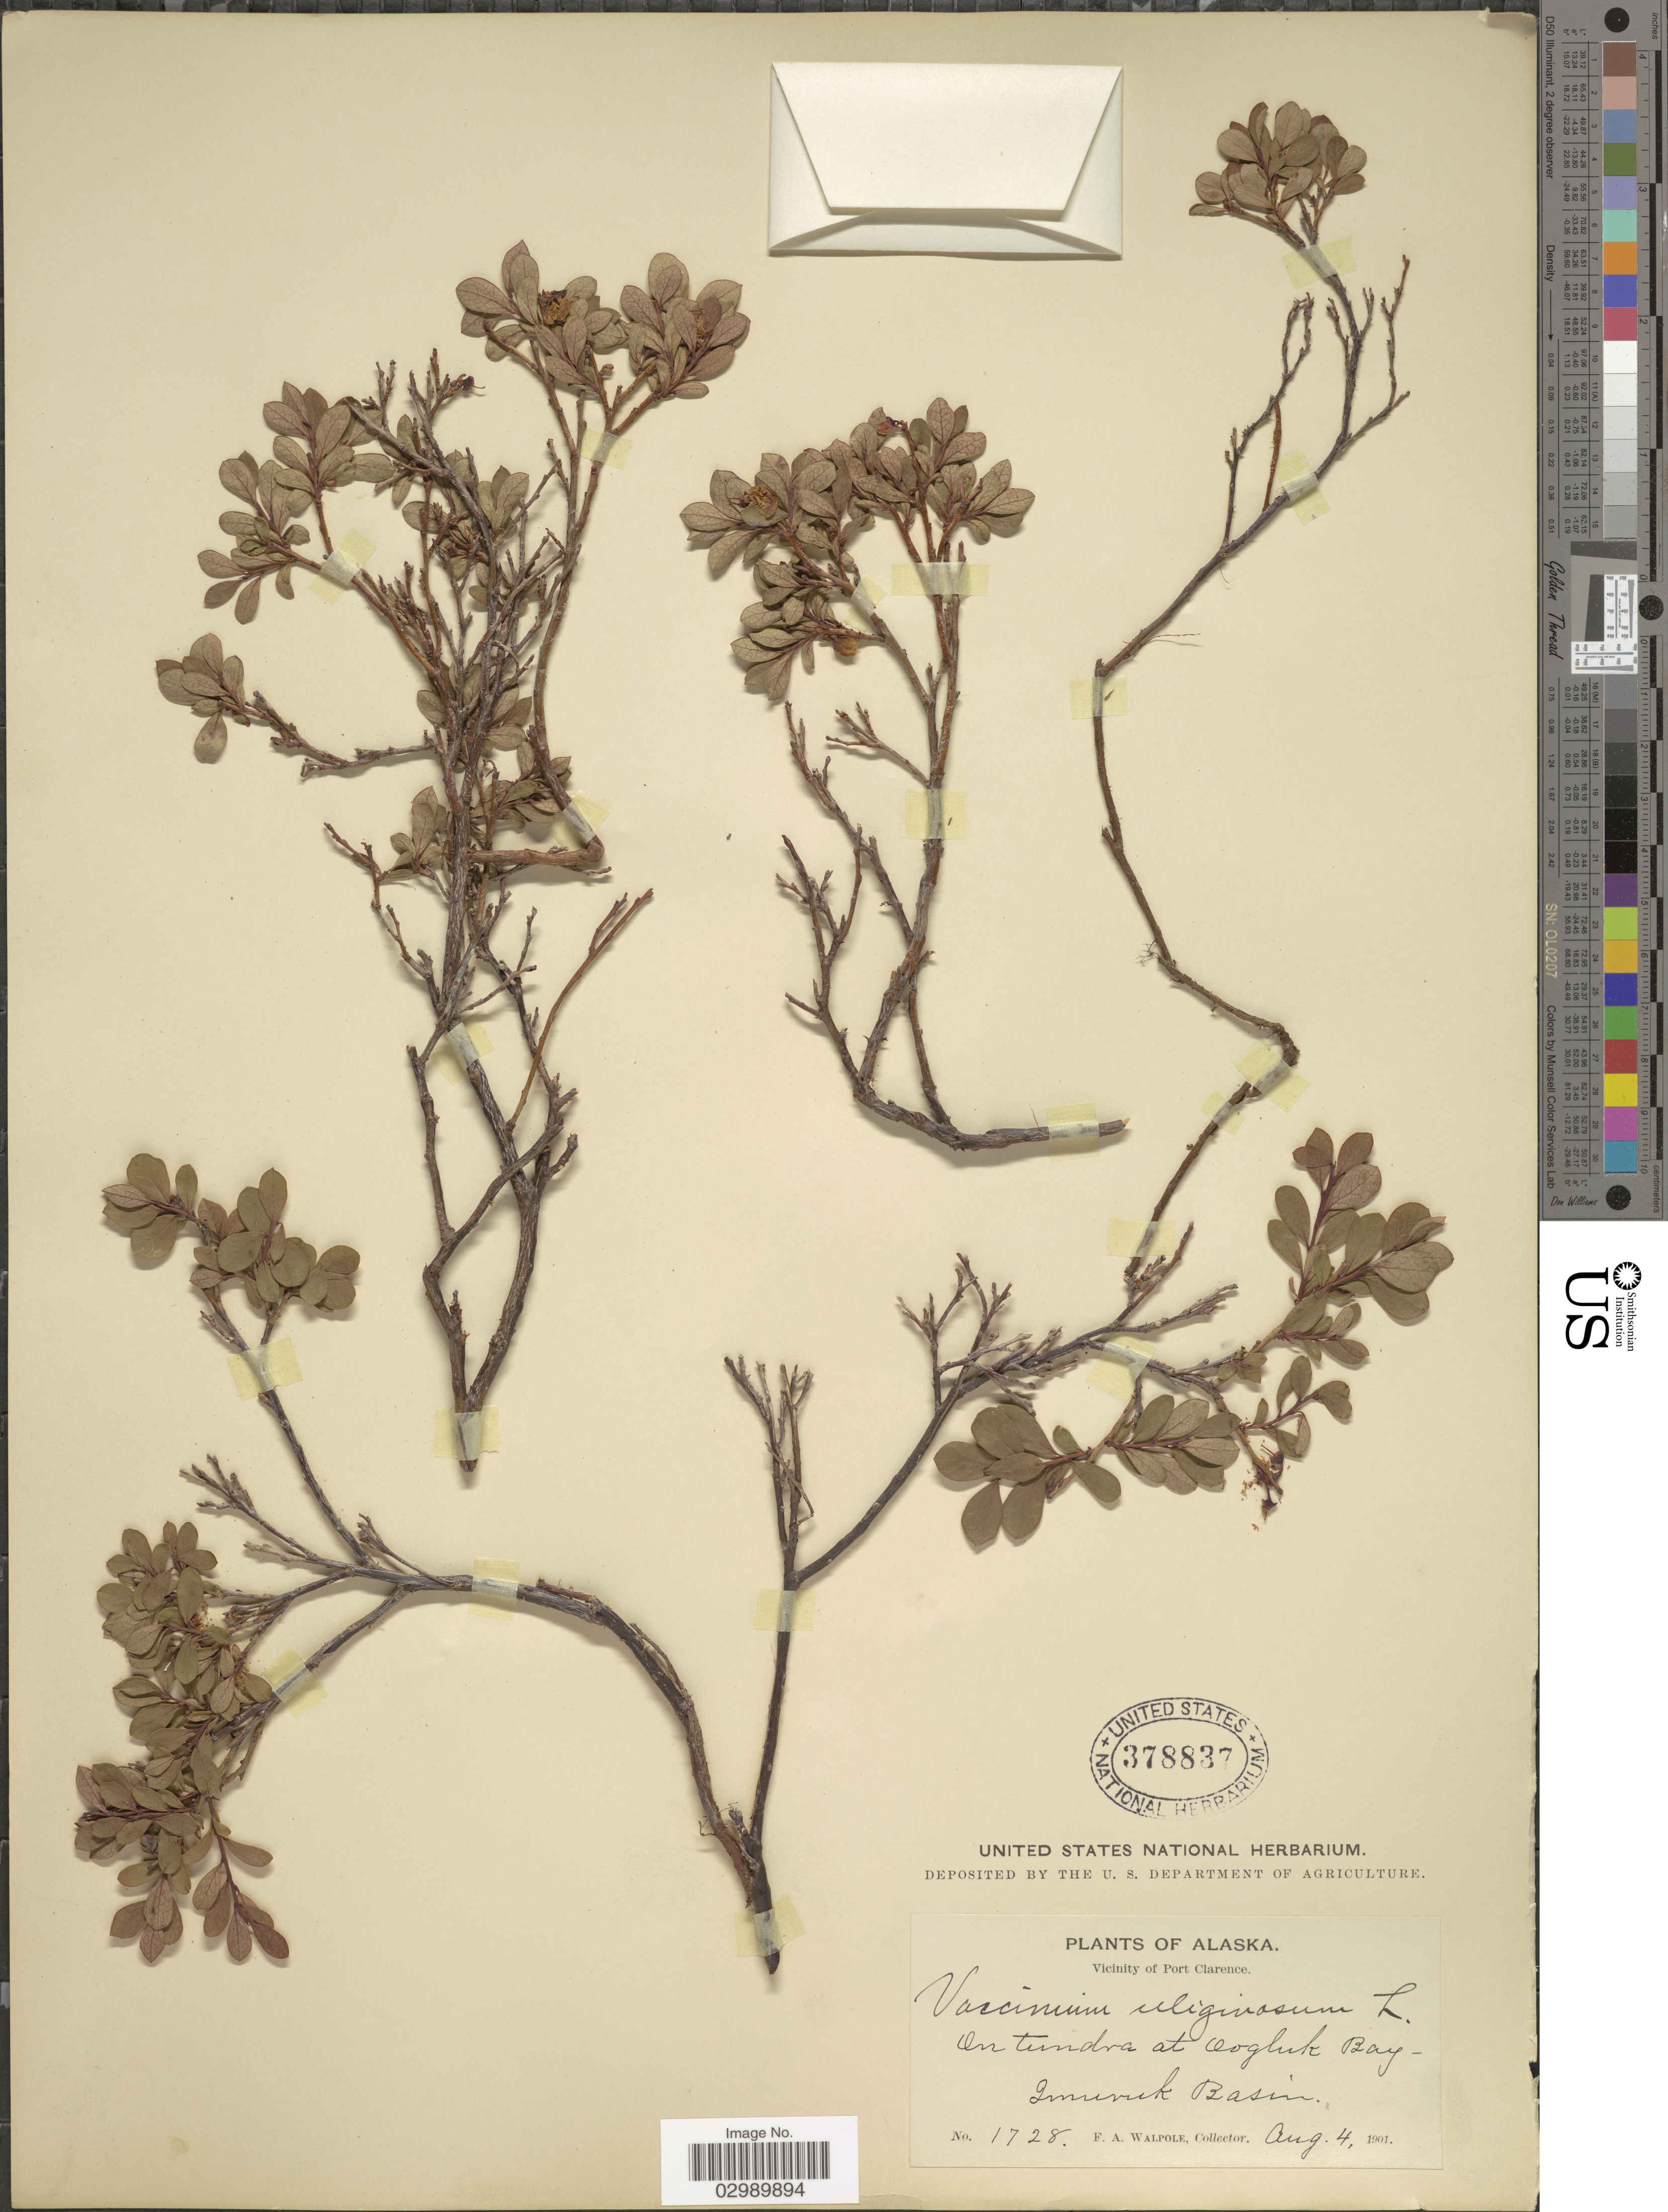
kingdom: Plantae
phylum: Tracheophyta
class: Magnoliopsida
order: Ericales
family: Ericaceae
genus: Vaccinium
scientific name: Vaccinium uliginosum var. alpinum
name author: Bigelow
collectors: F. Walpole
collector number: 1728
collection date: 1901-08-04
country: United States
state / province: Alaska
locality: Vicinity of Port Clarence, On tundra at Oogluk Bay, Imuvuk Basin.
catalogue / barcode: US 378837